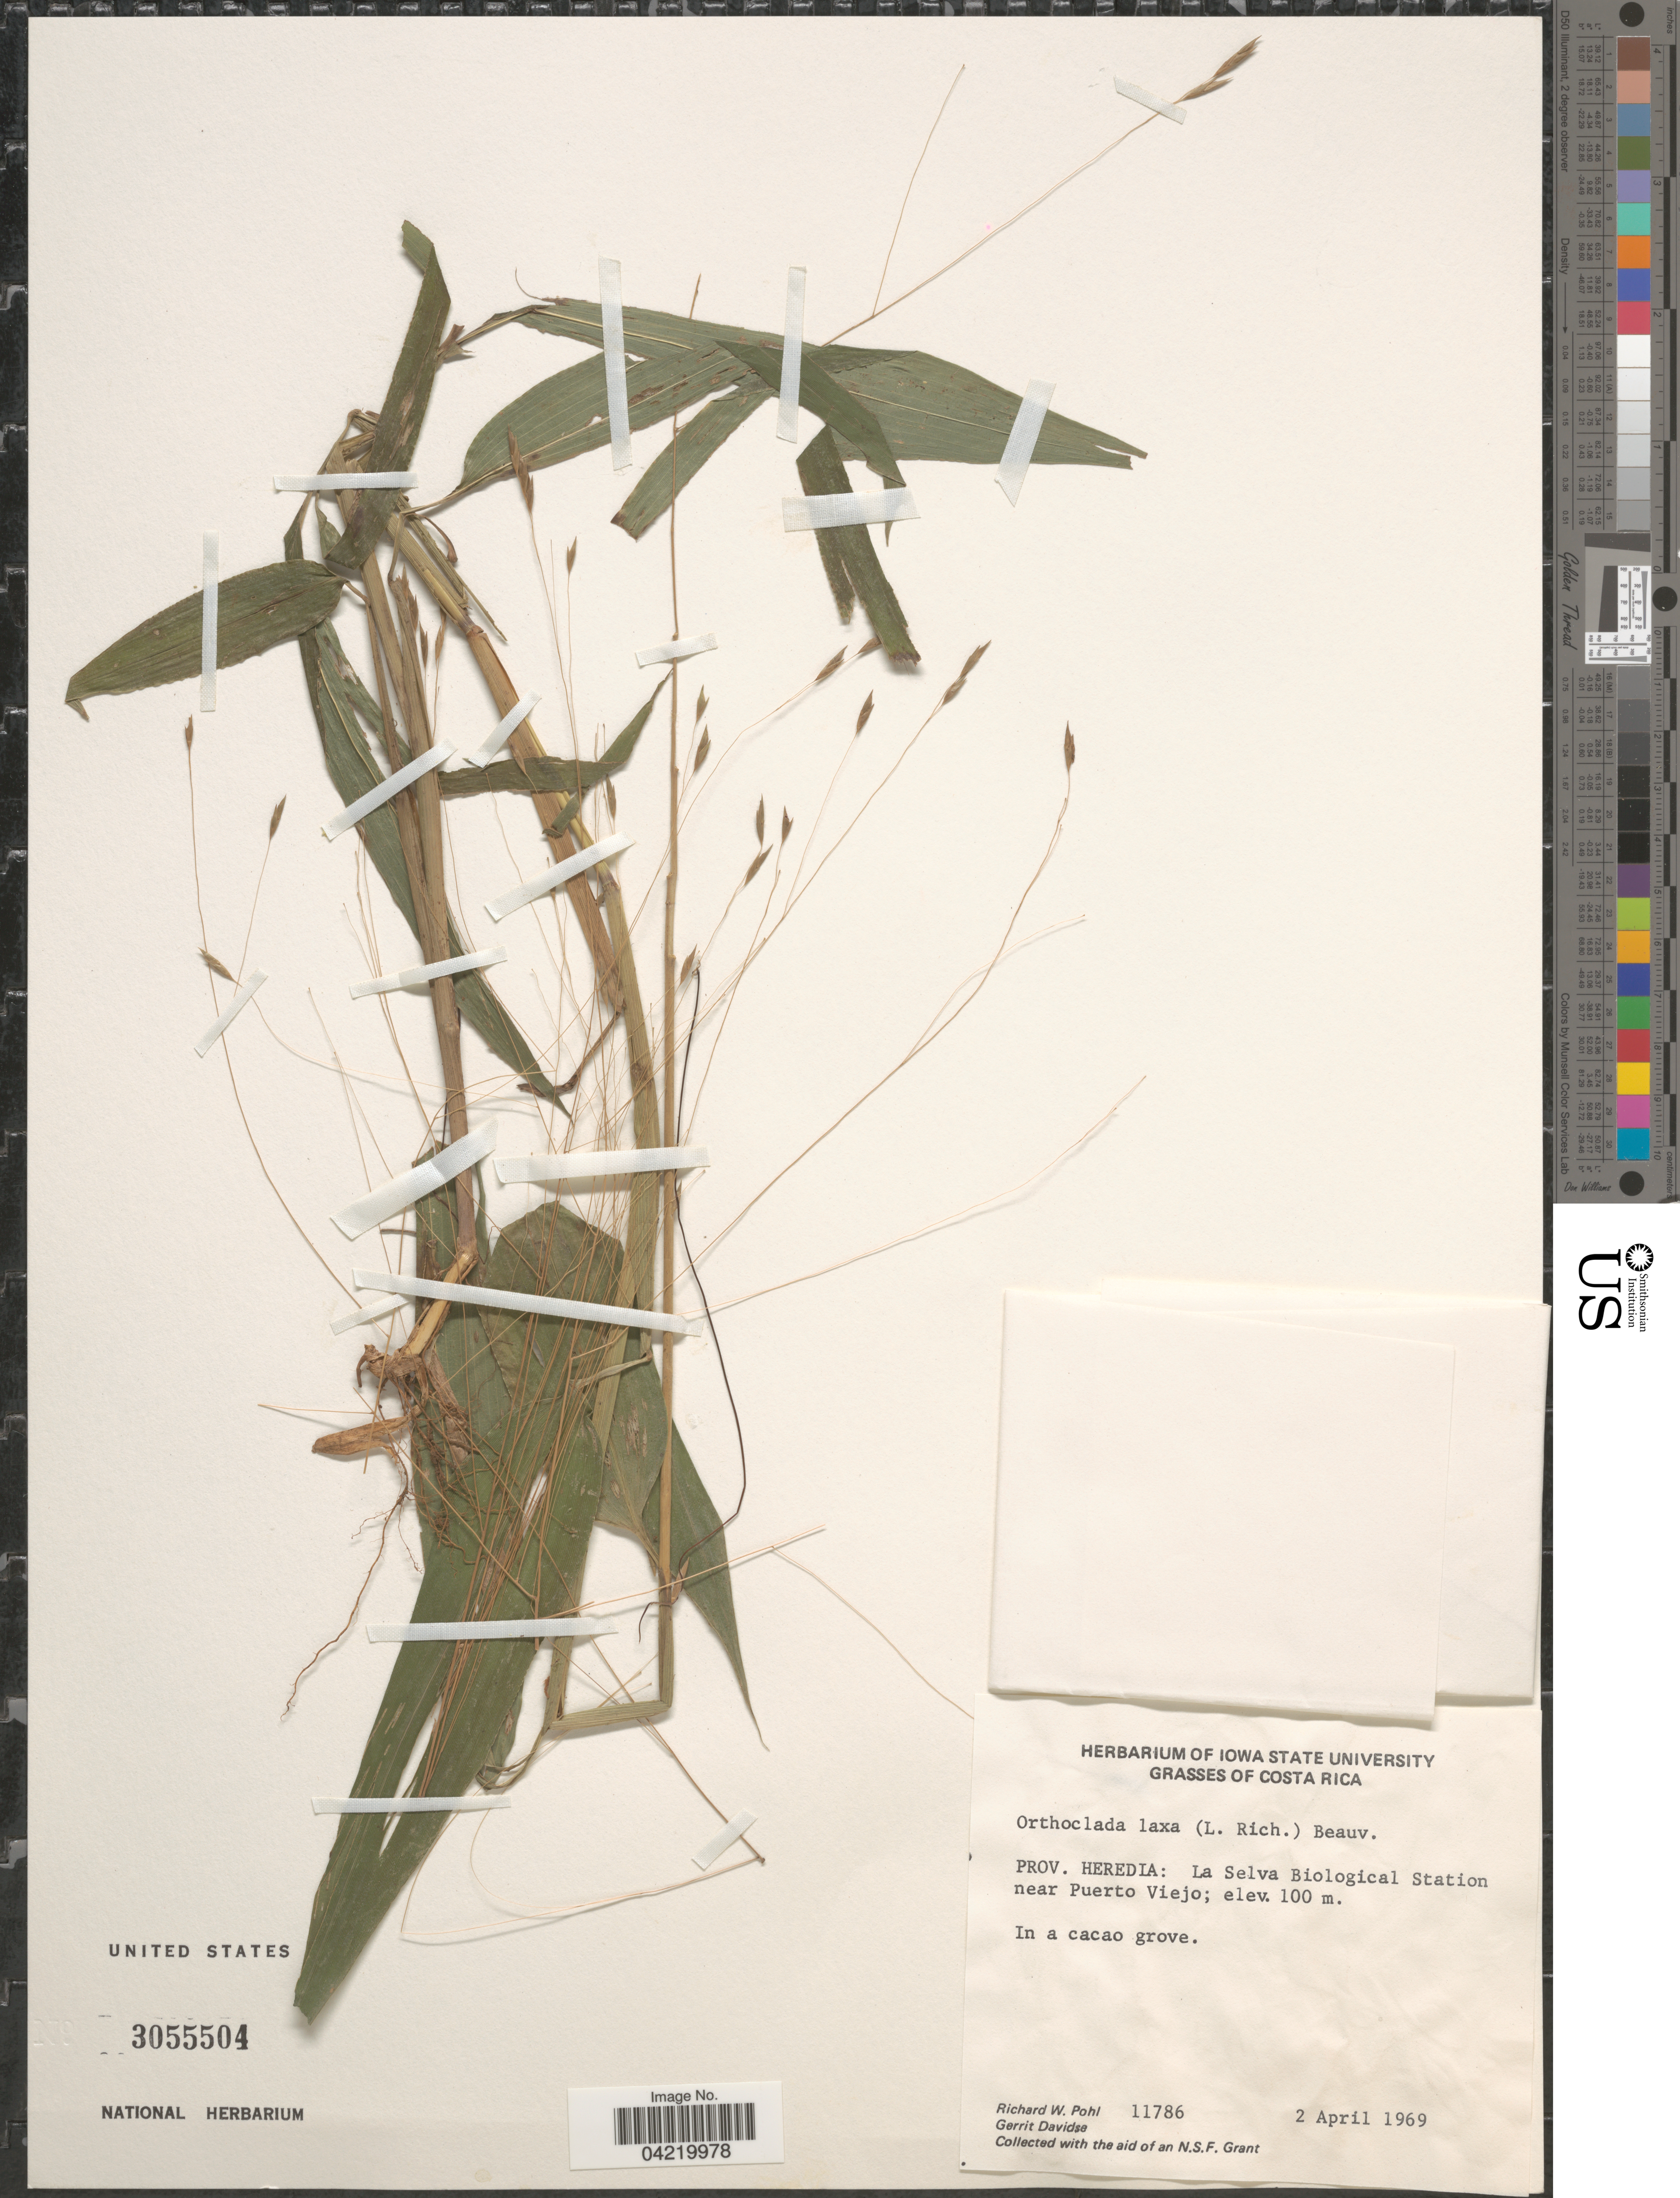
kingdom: Plantae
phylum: Tracheophyta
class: Liliopsida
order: Poales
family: Poaceae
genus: Orthoclada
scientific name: Orthoclada laxa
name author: P. Beauv.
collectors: R. W. Pohl & G. Davidse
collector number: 11786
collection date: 1969-04-02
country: Costa Rica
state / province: Heredia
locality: La Selva Biological Station near Puerto Viejo. In a cacao grove.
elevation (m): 100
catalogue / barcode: US 3055504